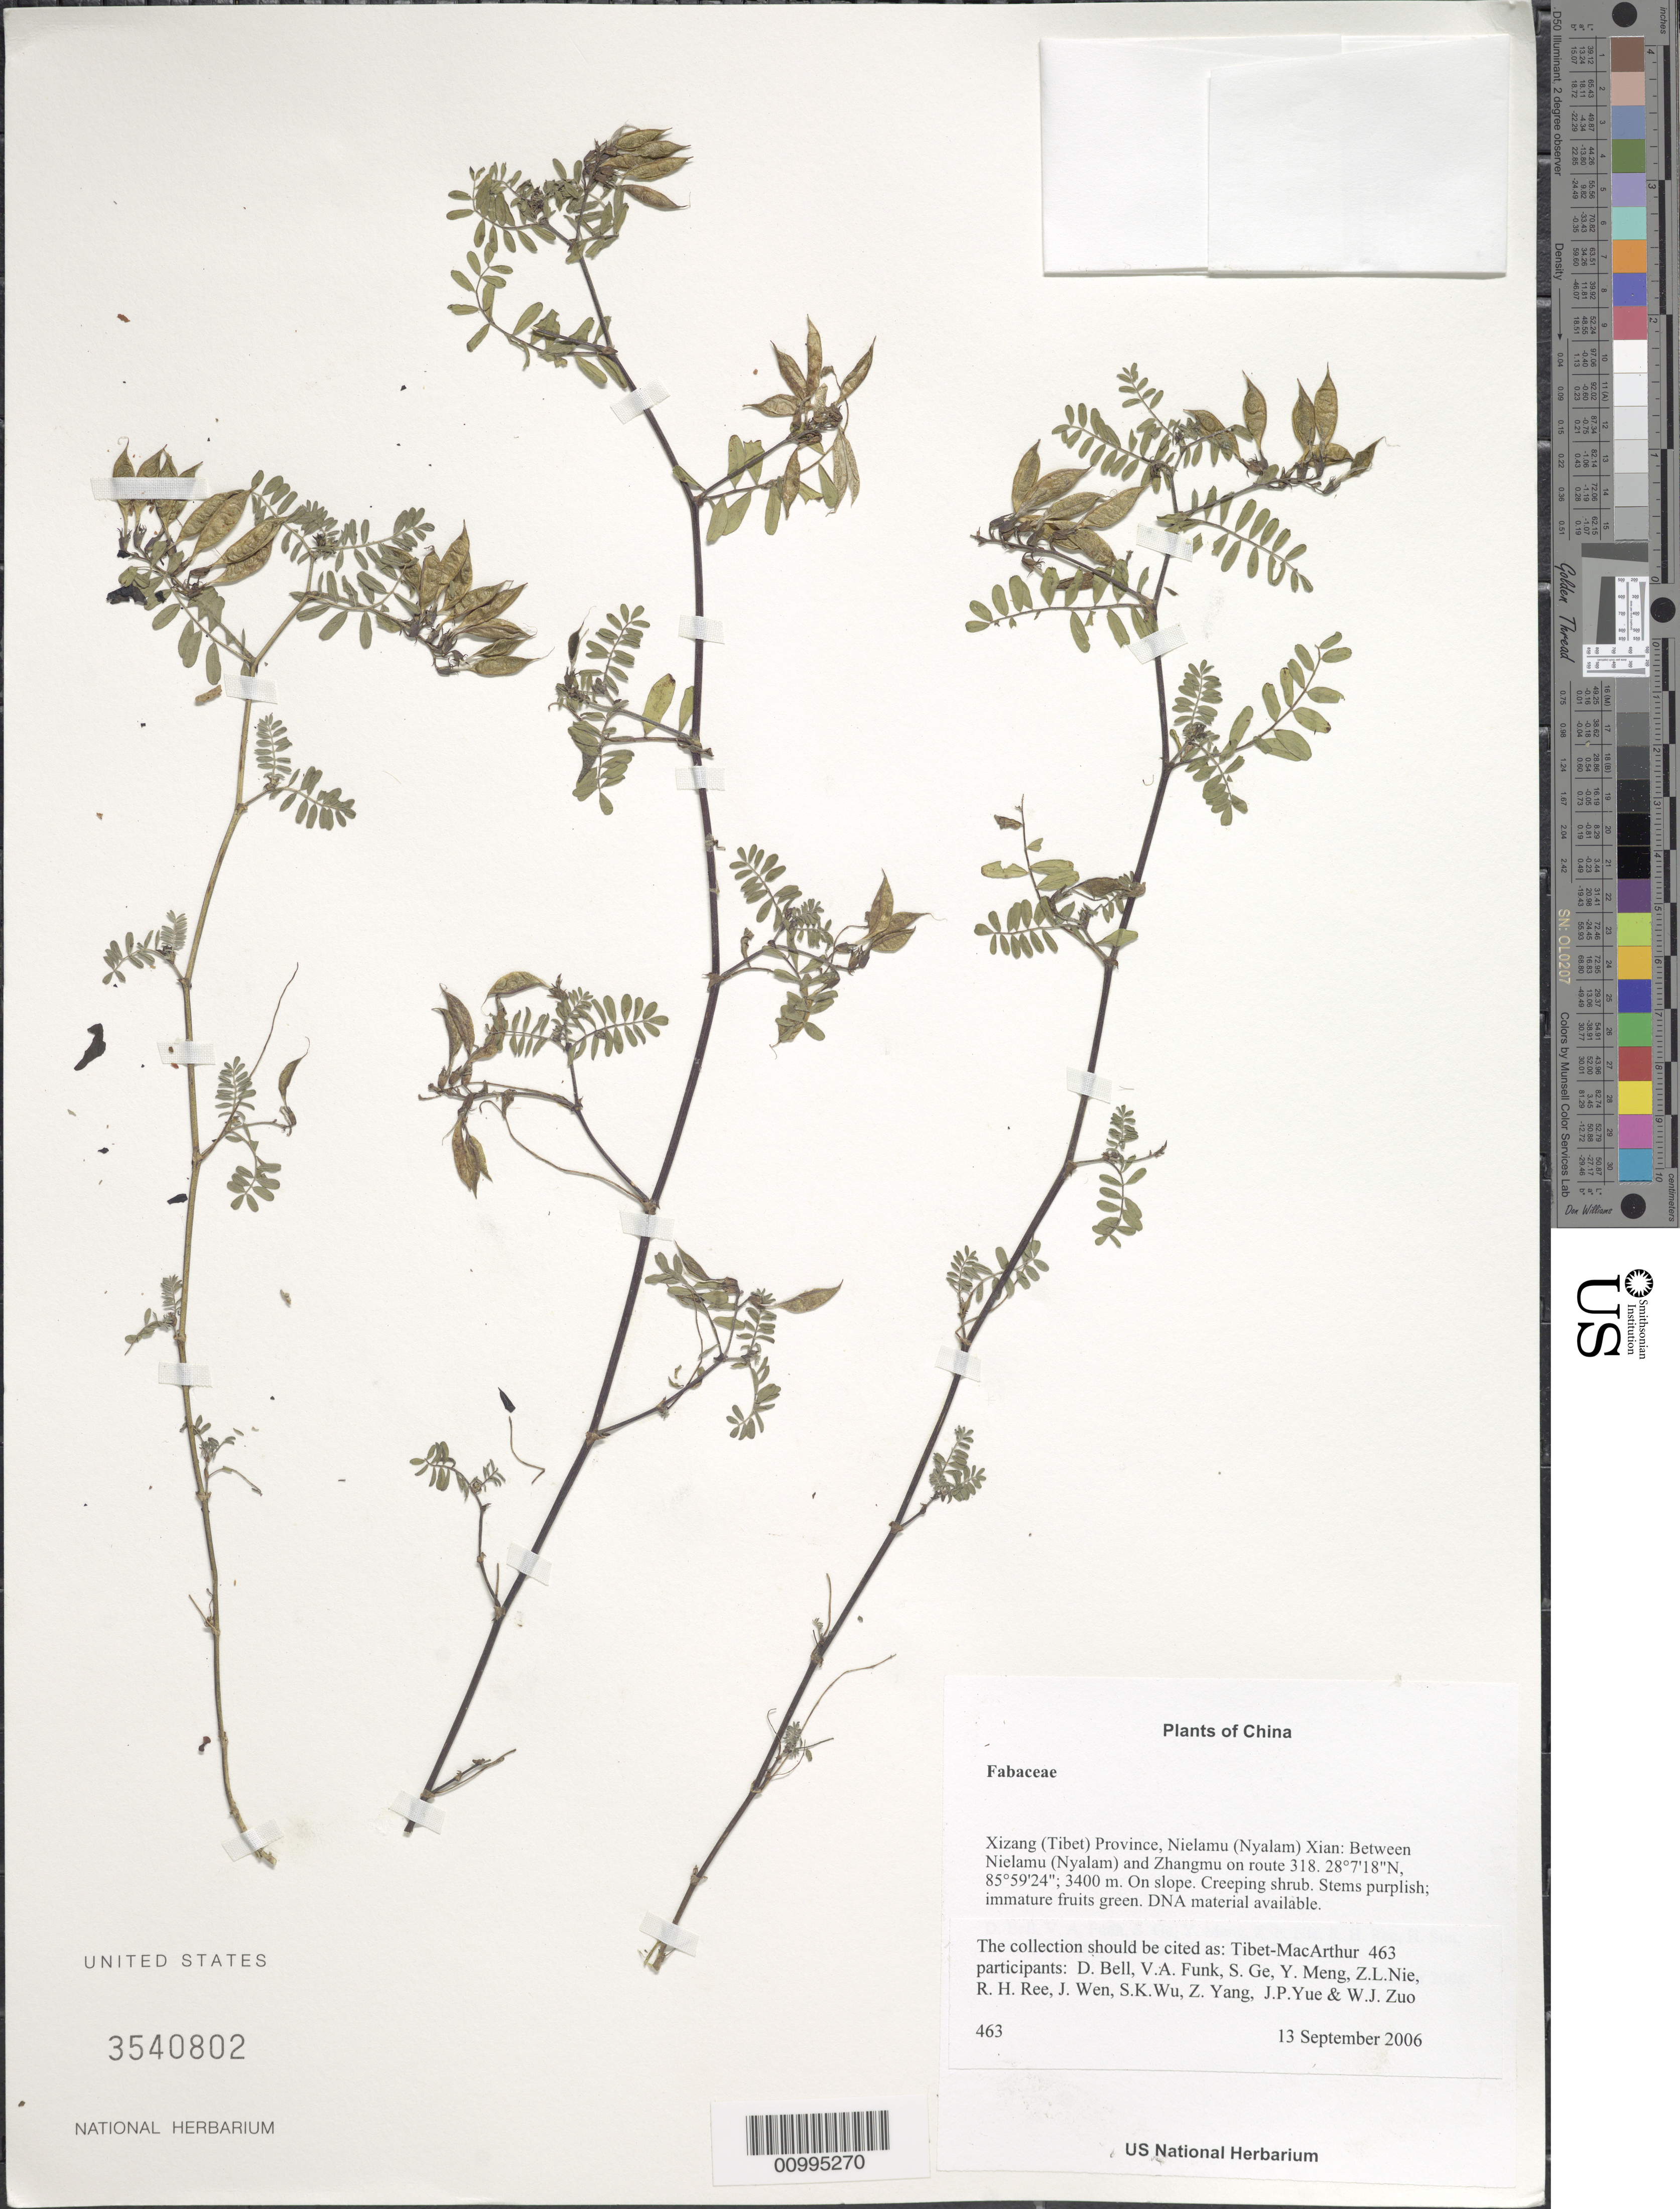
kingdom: Plantae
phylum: Tracheophyta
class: Magnoliopsida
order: Fabales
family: Fabaceae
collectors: Tibet-MacArthur, D. A. Bell, V. Funk, S. Ge, Y. Meng, Z. Nie, R. Ree, H. Sun, J. Wen, Z. Yang, J. Yue, Z. Zhou & W. Zuo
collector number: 463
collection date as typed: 13 Sep 2006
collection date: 2006-09-13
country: China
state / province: Xizang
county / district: Nielamu (Nyalam) Xian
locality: Between Nielamu (Nyalam) and Zhangmu on route 318.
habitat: Rocky slopes, cliff bases and disturbed areas beside road. On slope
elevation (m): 3400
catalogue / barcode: US 3540802